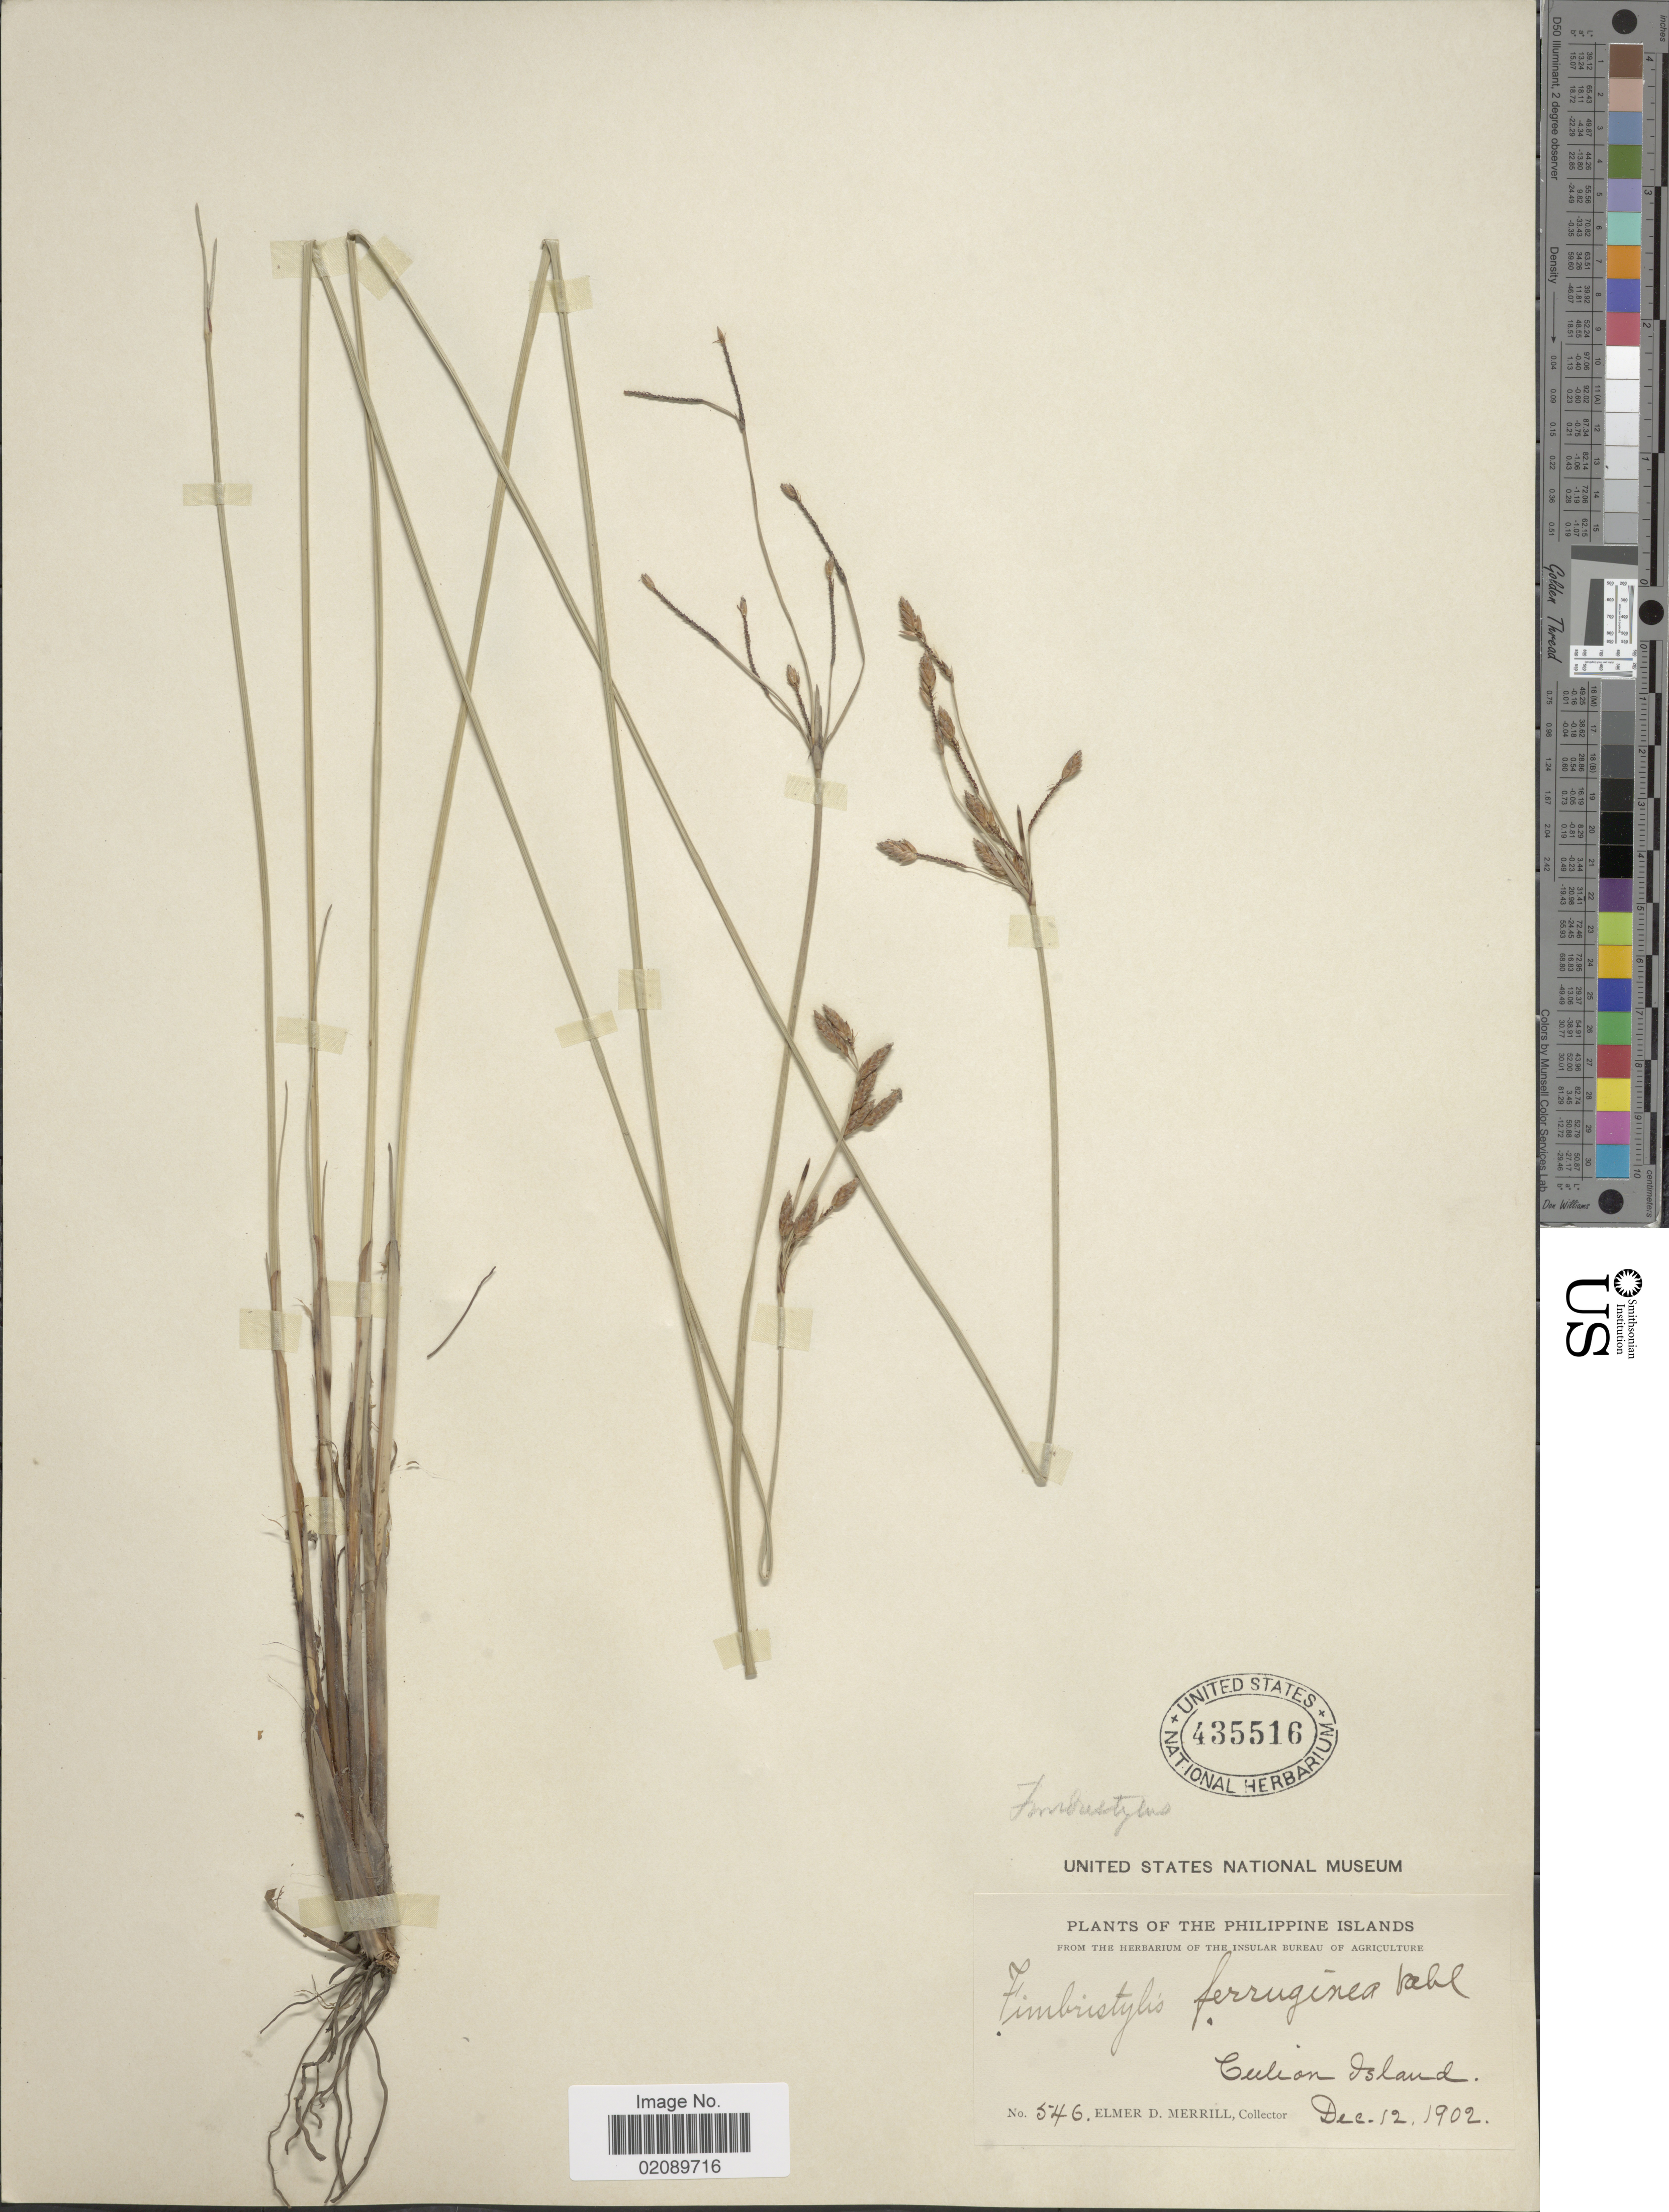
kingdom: Plantae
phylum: Tracheophyta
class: Liliopsida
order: Poales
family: Cyperaceae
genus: Fimbristylis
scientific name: Fimbristylis ferruginea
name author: (L.) Vahl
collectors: E. D. Merrill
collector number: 546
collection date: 1902-12-12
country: Philippines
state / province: Mimaropa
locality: Philippine Islands, Culion Island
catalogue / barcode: US 435516